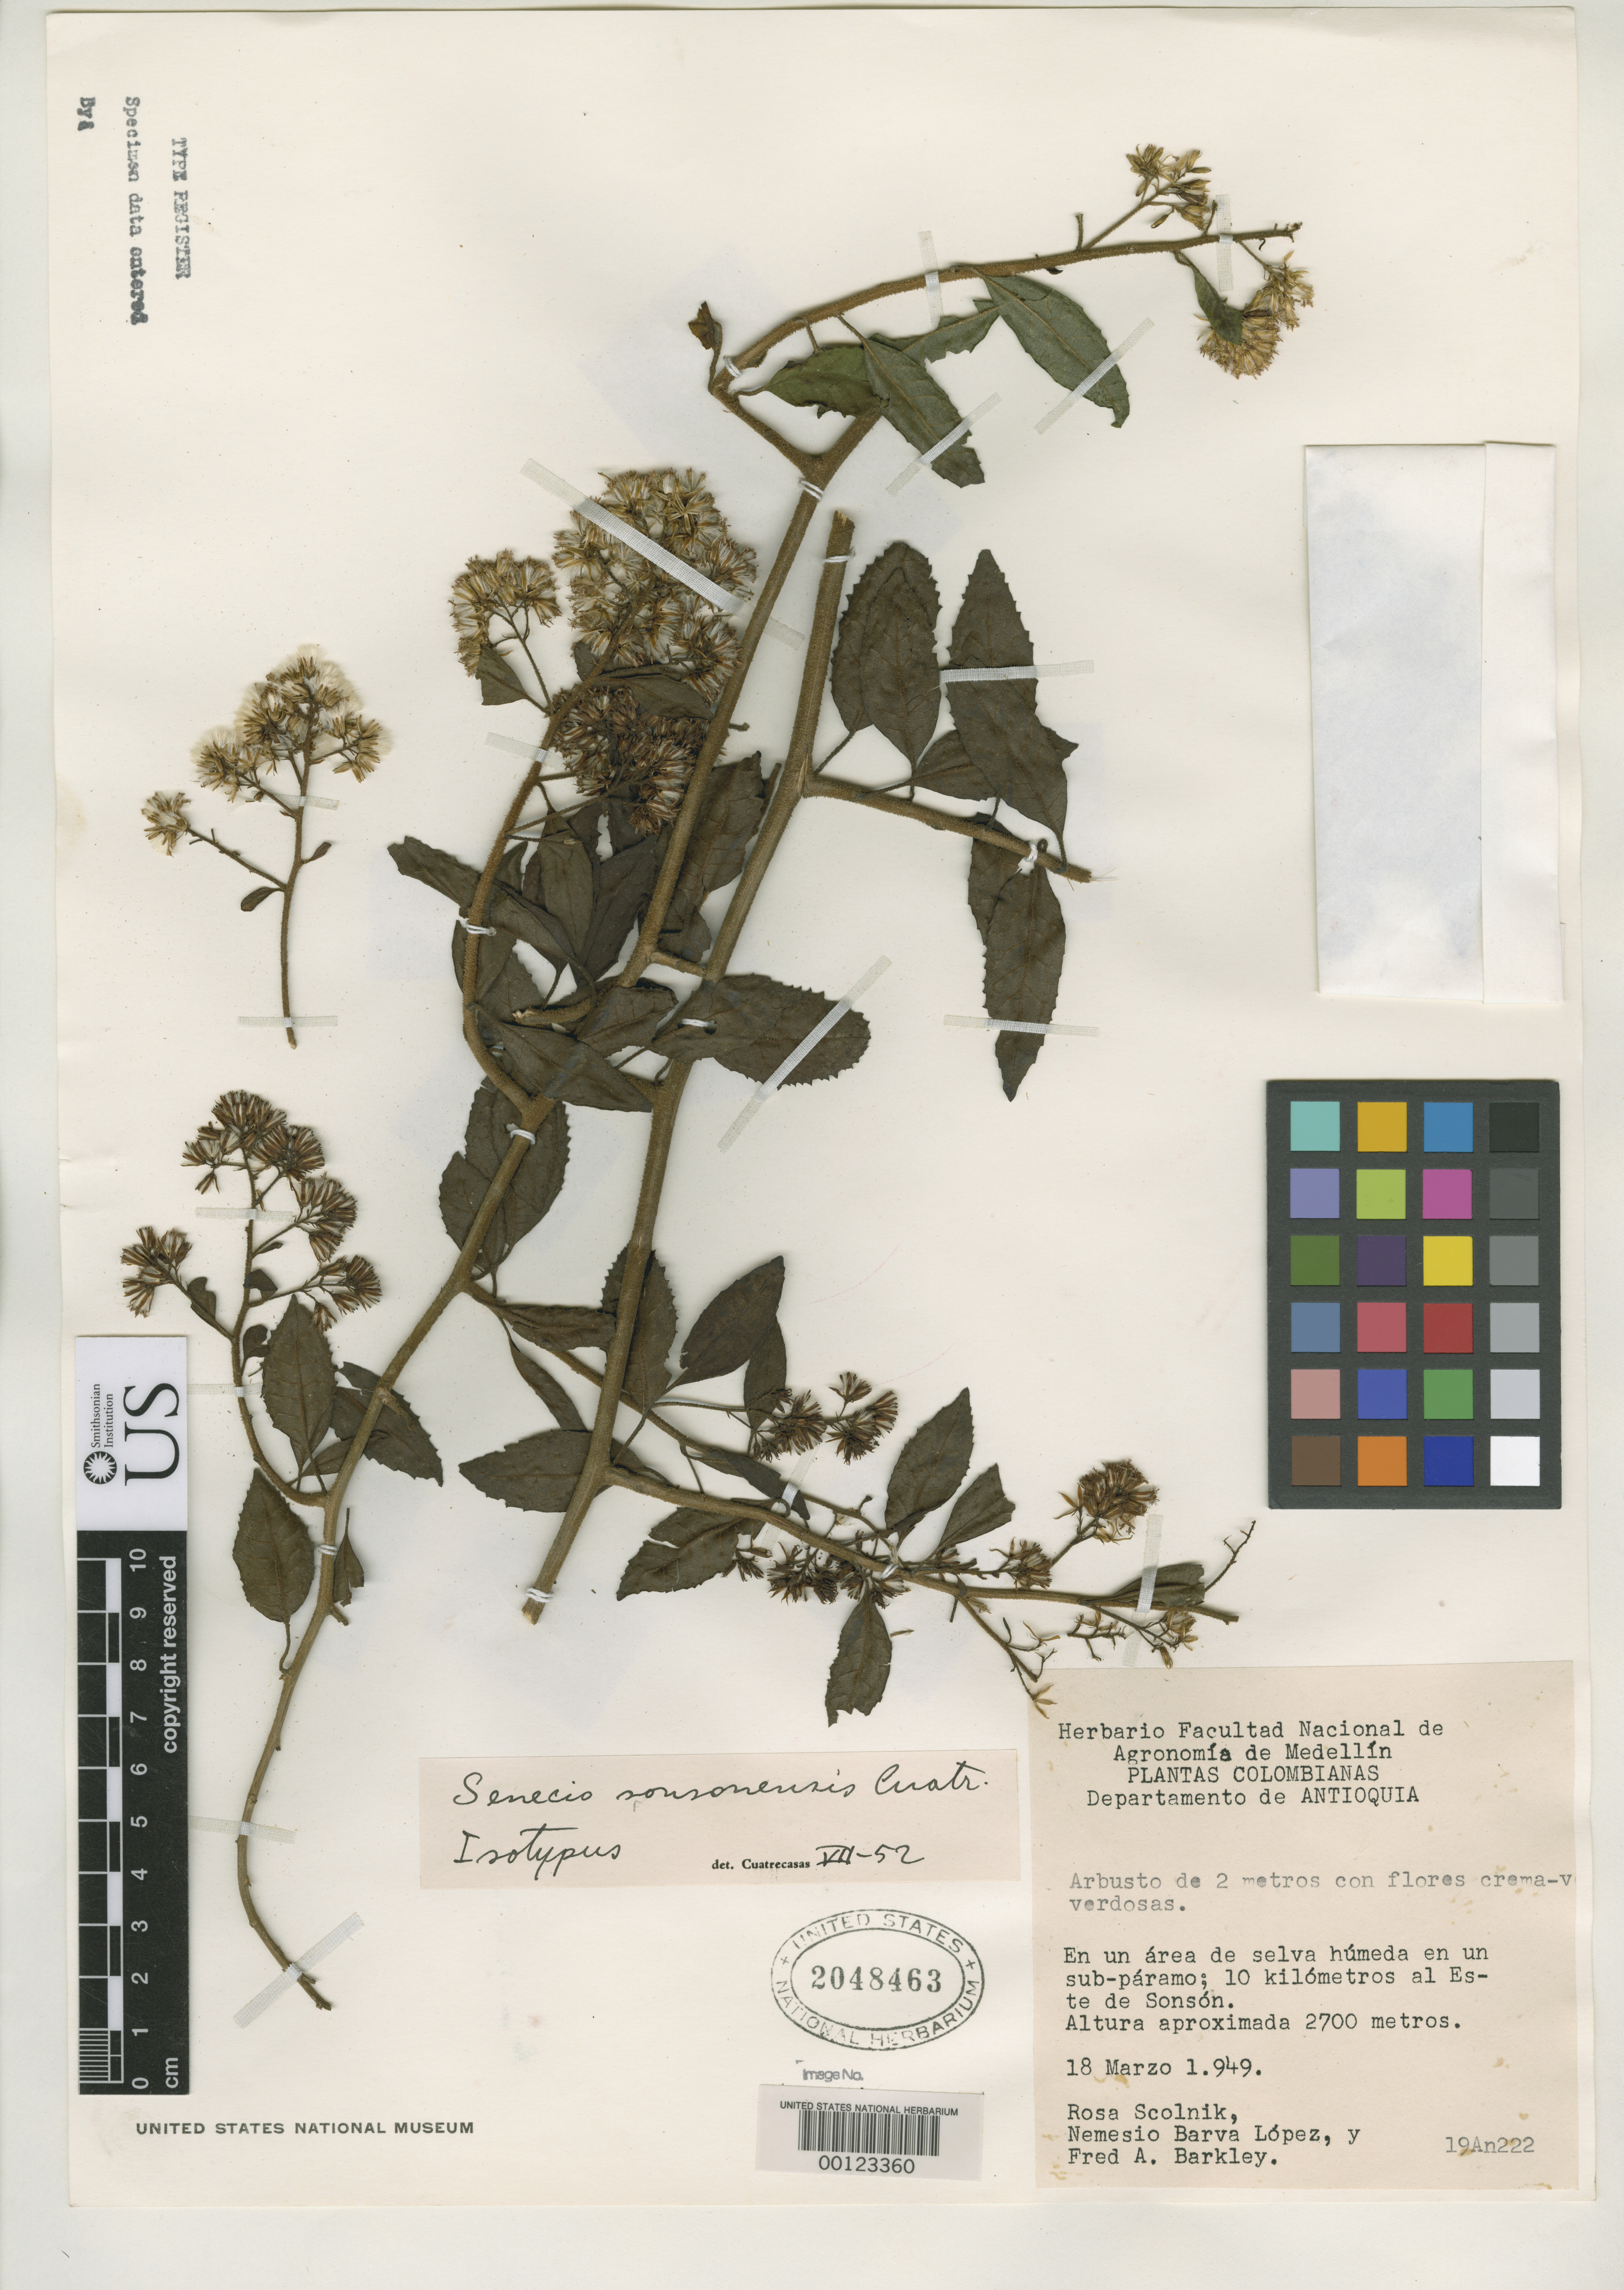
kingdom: Plantae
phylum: Tracheophyta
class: Magnoliopsida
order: Asterales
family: Asteraceae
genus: Senecio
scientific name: Senecio sonsonensis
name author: Cuatrec.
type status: Isotype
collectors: R. Scolnik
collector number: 19 An 222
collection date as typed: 18 Mar 1949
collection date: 1949-03-18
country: Colombia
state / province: Antioquia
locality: Este de Sonson.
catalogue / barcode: US 2048463